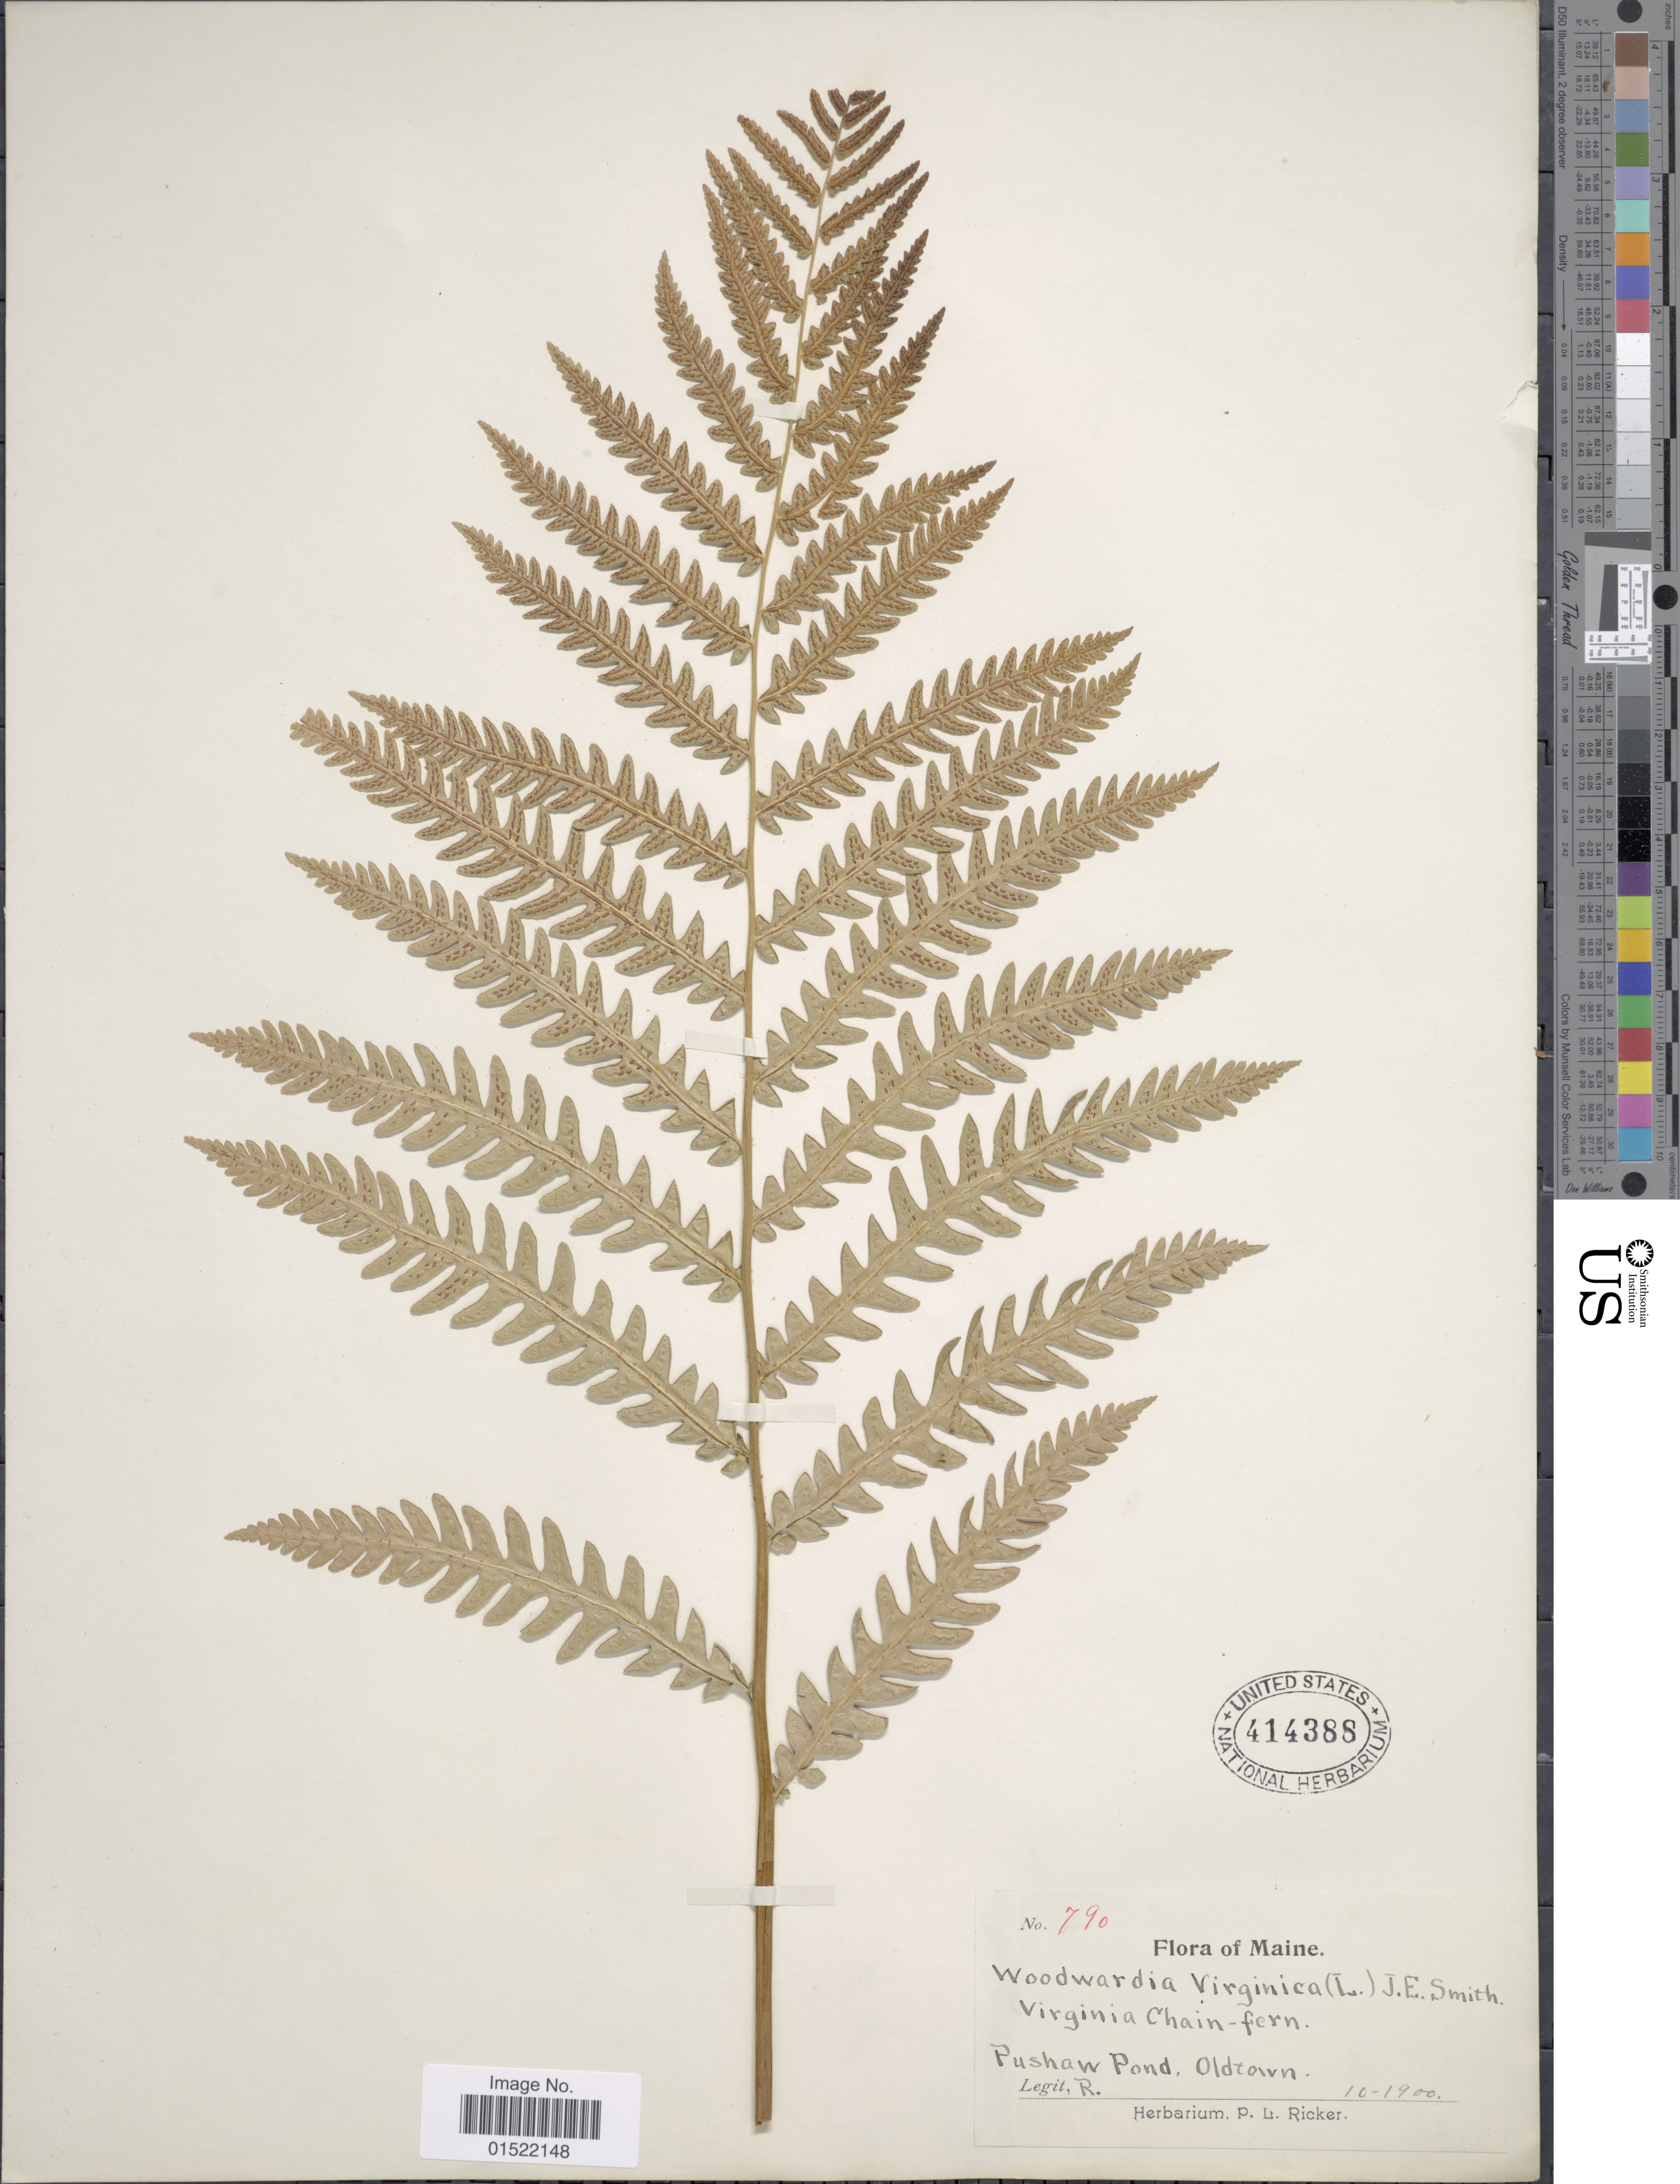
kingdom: Plantae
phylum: Tracheophyta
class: Polypodiopsida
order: Polypodiales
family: Blechnaceae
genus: Woodwardia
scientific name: Woodwardia virginica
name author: (L.) R.M. Sm.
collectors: P. Ricker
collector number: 790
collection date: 1900-10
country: United States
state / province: Maine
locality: Pushaw pond, Oldtwon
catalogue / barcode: US 414388